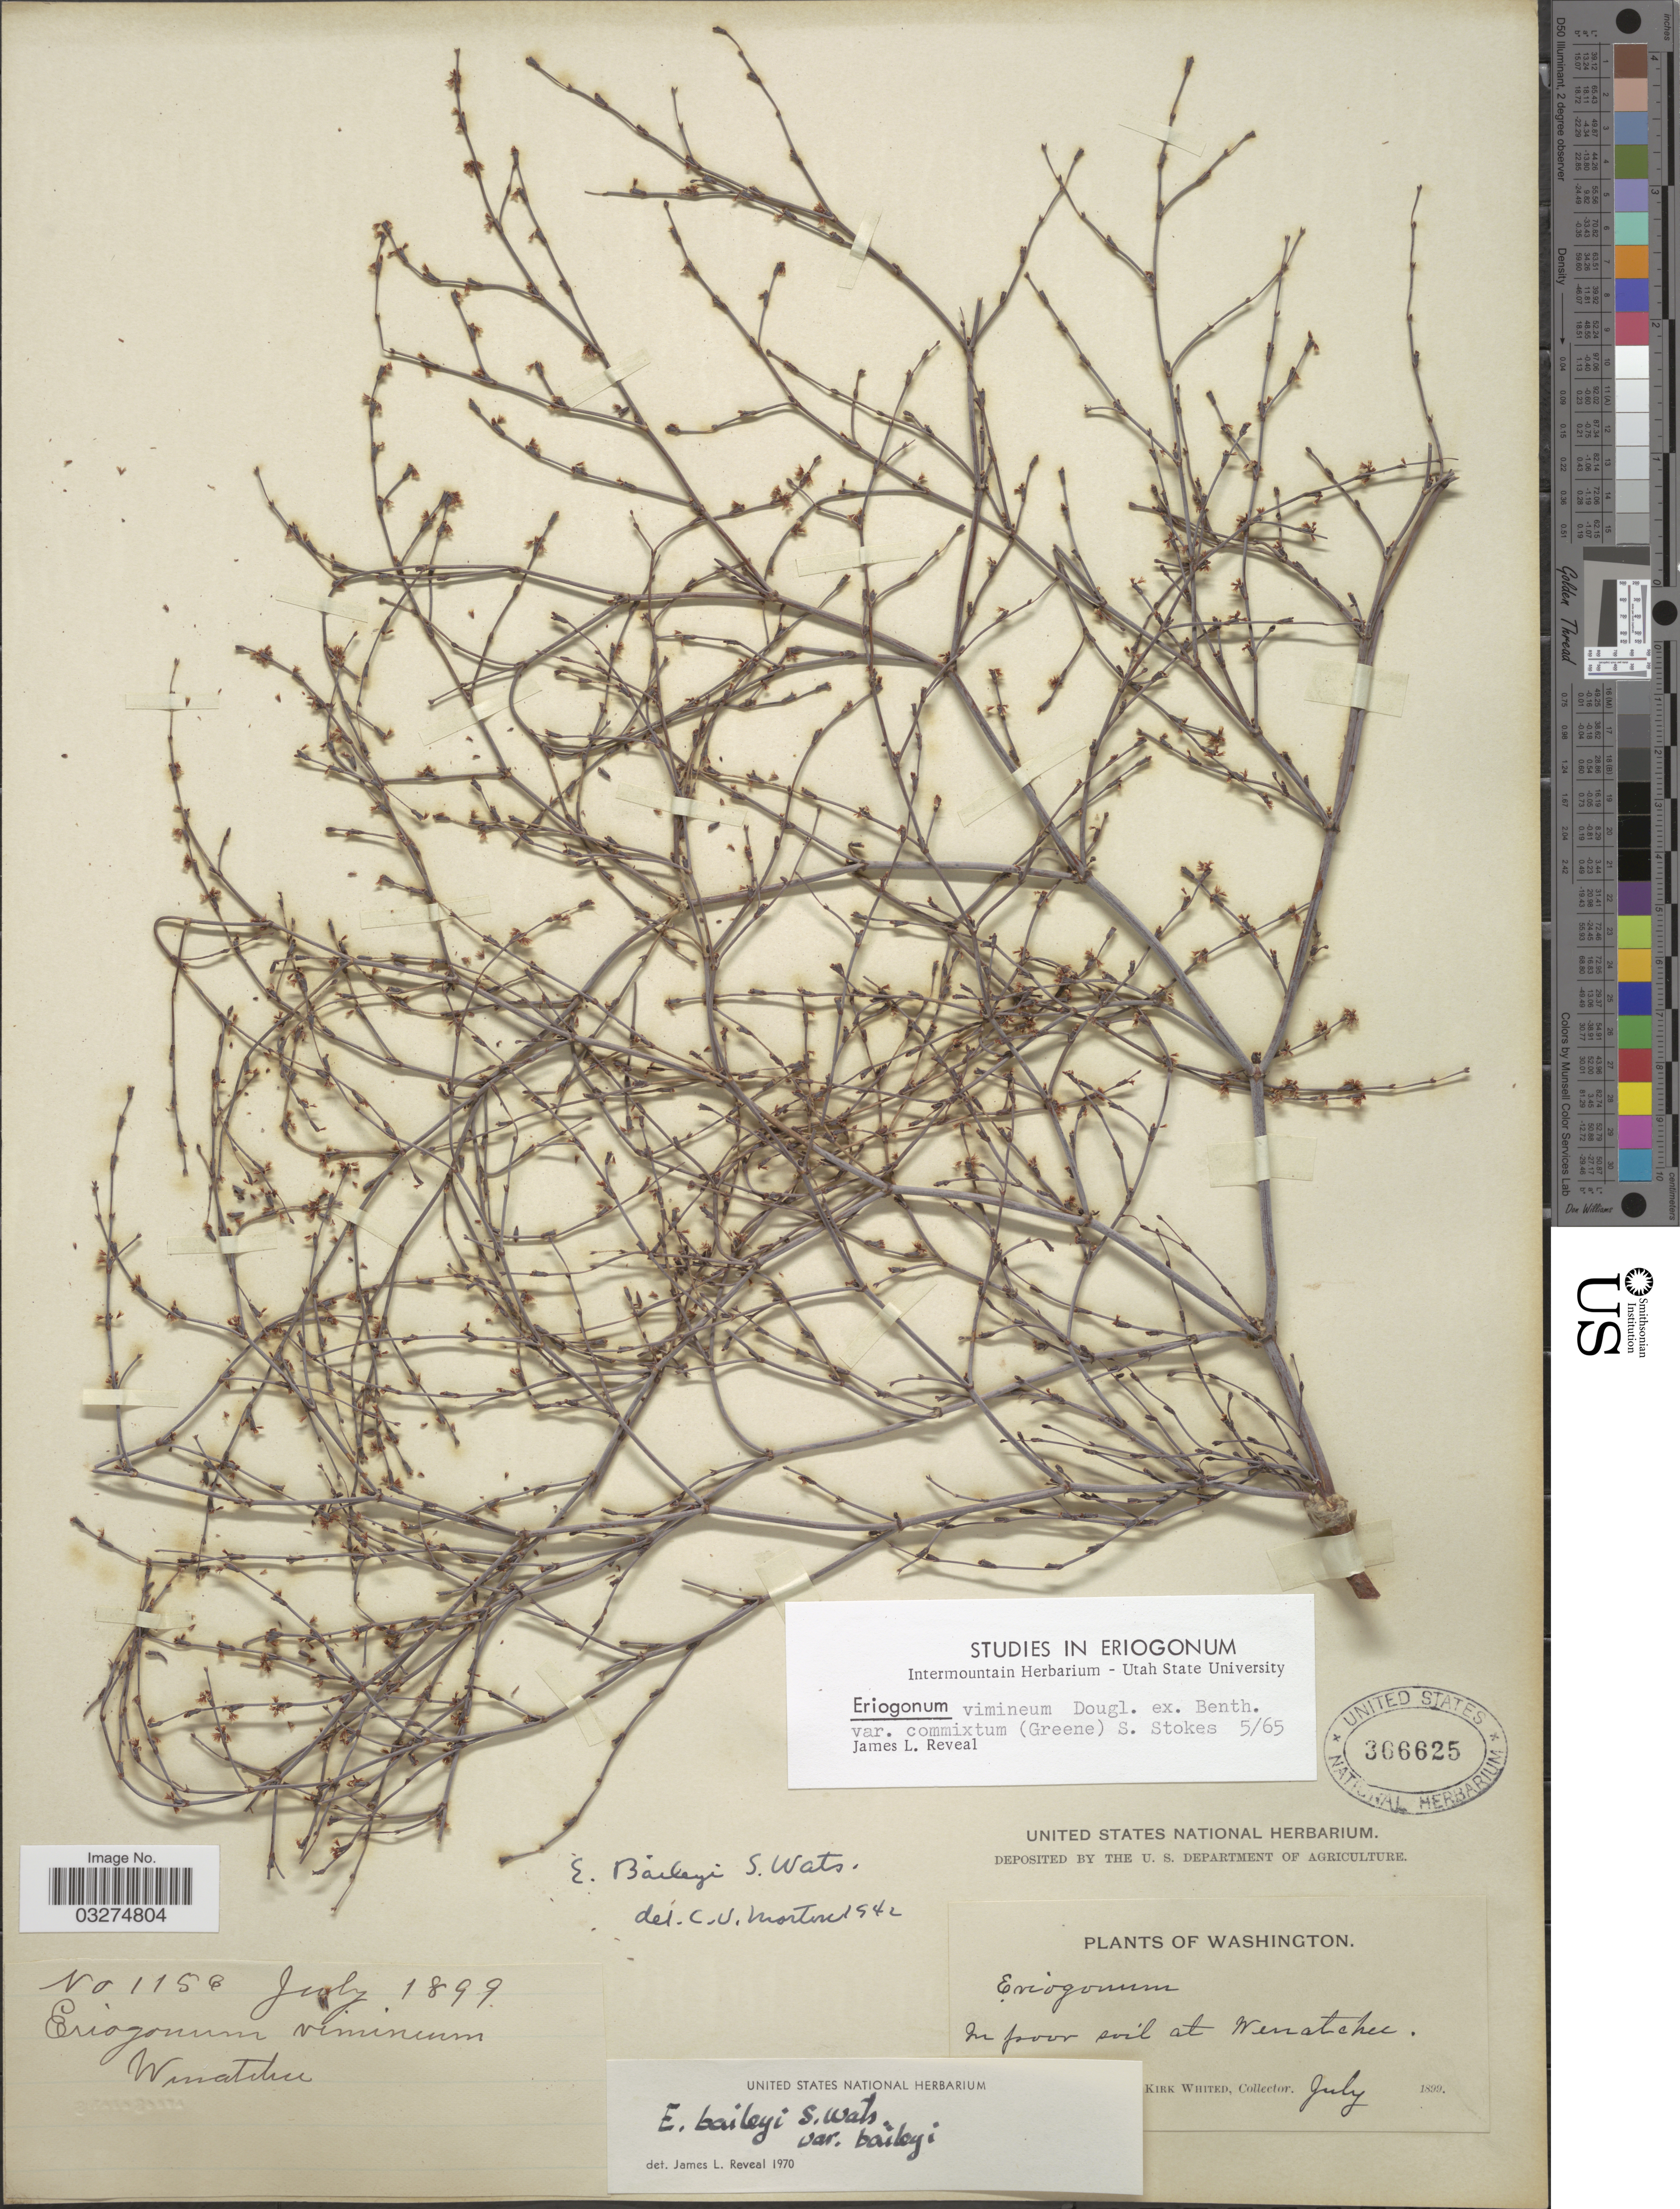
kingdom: Plantae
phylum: Tracheophyta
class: Magnoliopsida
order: Caryophyllales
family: Polygonaceae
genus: Eriogonum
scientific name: Eriogonum baileyi var. baileyi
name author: S. Watson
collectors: K. Whited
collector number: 1156*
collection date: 1899-07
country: United States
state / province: Washington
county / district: Chelan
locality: Wenatchee.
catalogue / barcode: US 366625